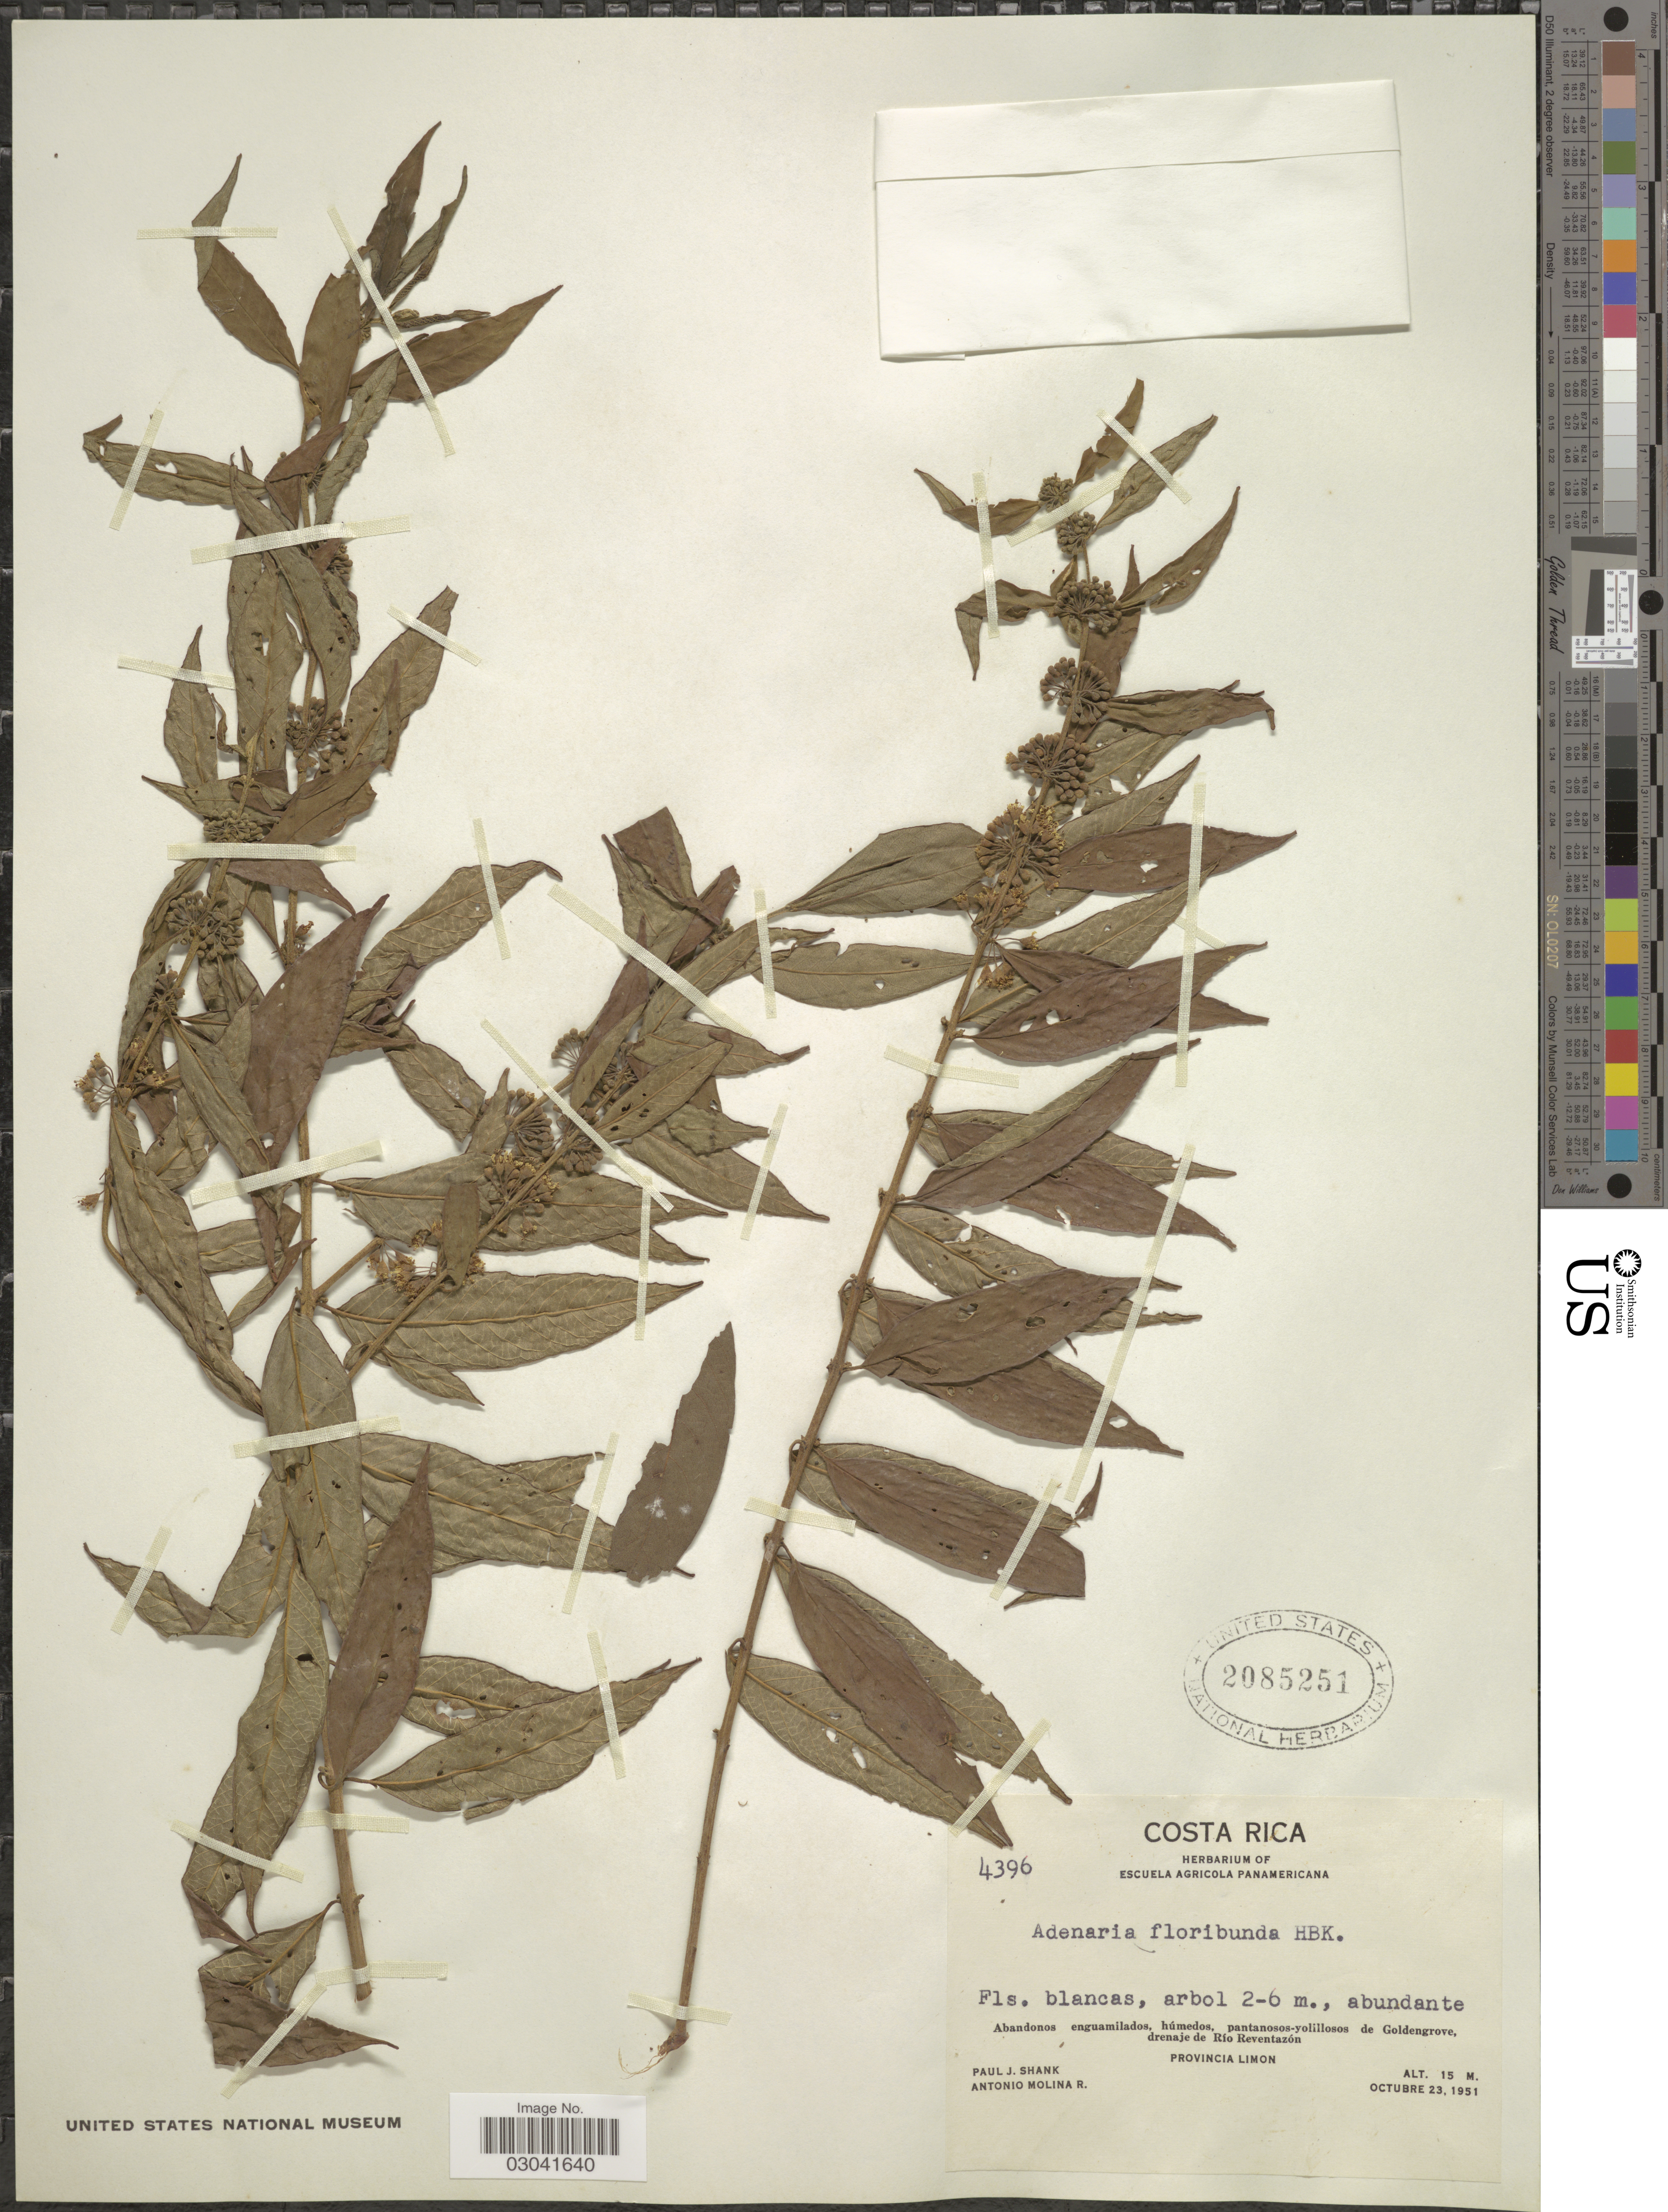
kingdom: Plantae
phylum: Tracheophyta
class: Magnoliopsida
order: Myrtales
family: Lythraceae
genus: Adenaria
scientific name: Adenaria floribunda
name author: Kunth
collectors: P. J. Shank & A. Molina R.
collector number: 4396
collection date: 1951-10-23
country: Costa Rica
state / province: Limón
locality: Abandonos enguamilados, húmedos, pantanosos-yolillosos de Goldengrove, drenaje de Río Reventazón.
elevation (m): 15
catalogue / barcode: US 2085251